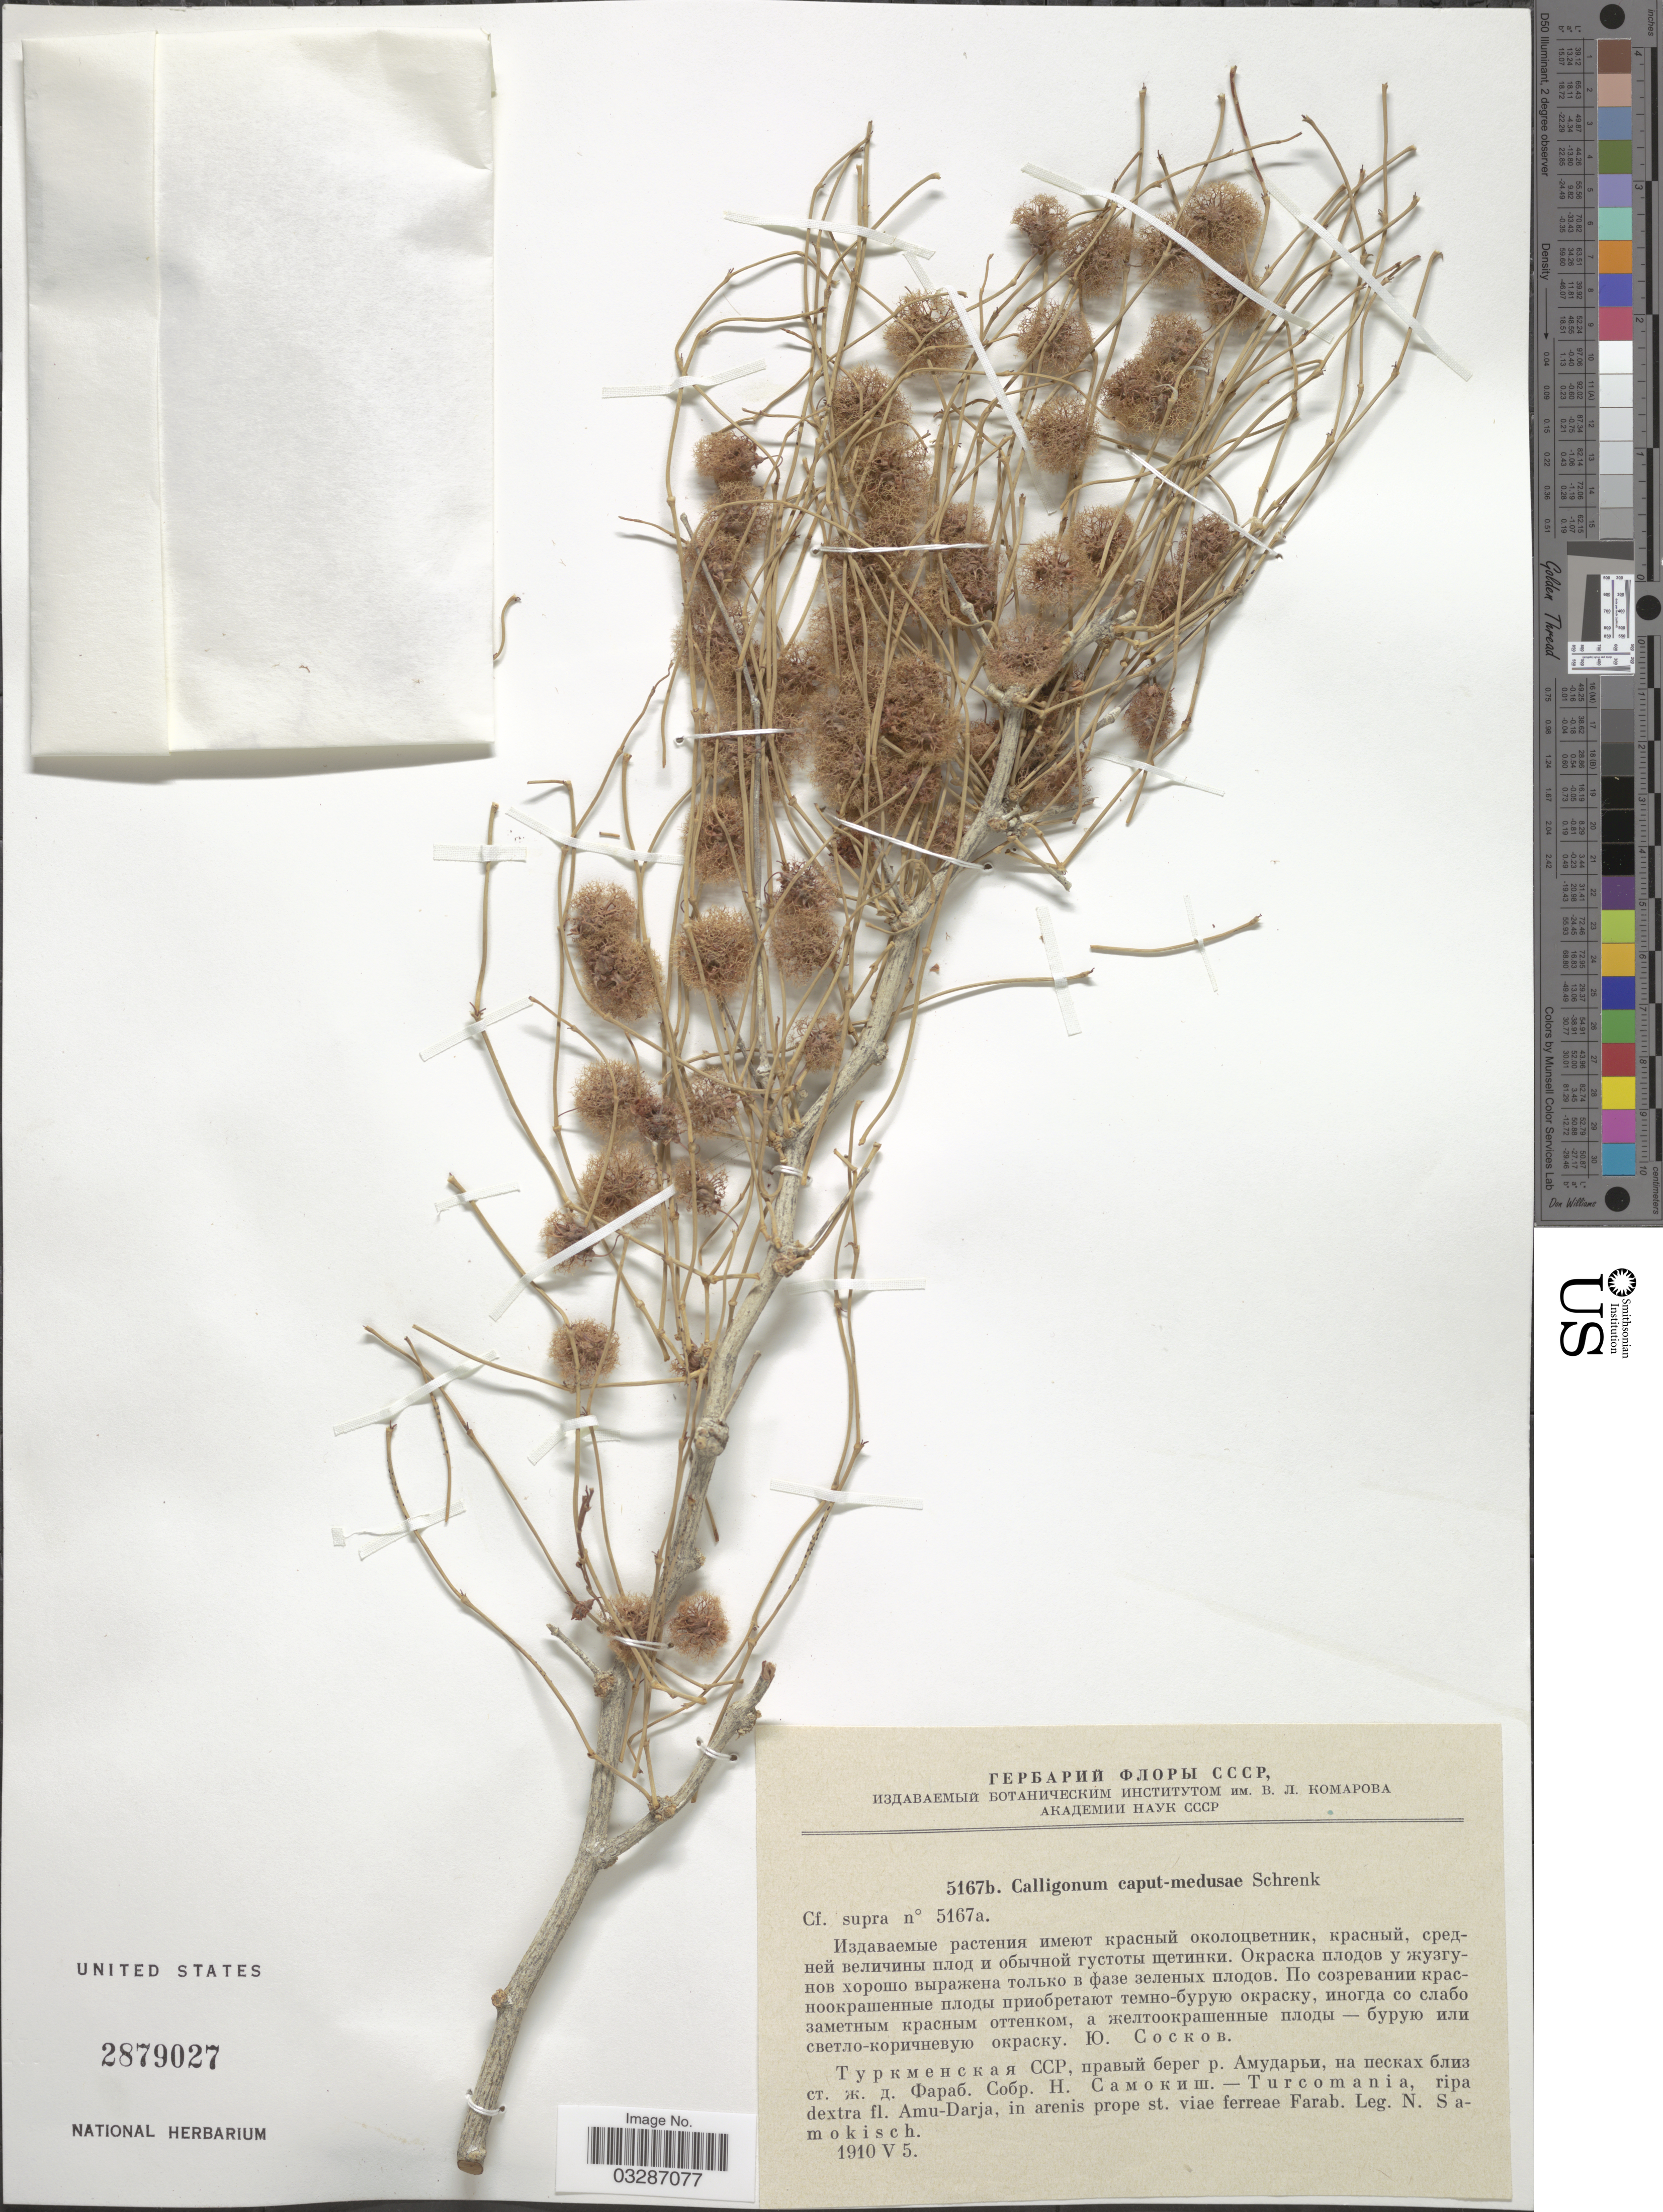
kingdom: Plantae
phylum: Tracheophyta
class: Magnoliopsida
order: Caryophyllales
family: Polygonaceae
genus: Calligonum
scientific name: Calligonum caput-medusae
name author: Schrenk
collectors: N. Samokisch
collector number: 5167b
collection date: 1910-05-05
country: Turkmenistan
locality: Turcomania, ripa dextra fl. Amu-Darja, in arenis prope st. viae ferreae Farab.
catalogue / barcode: US 2879027